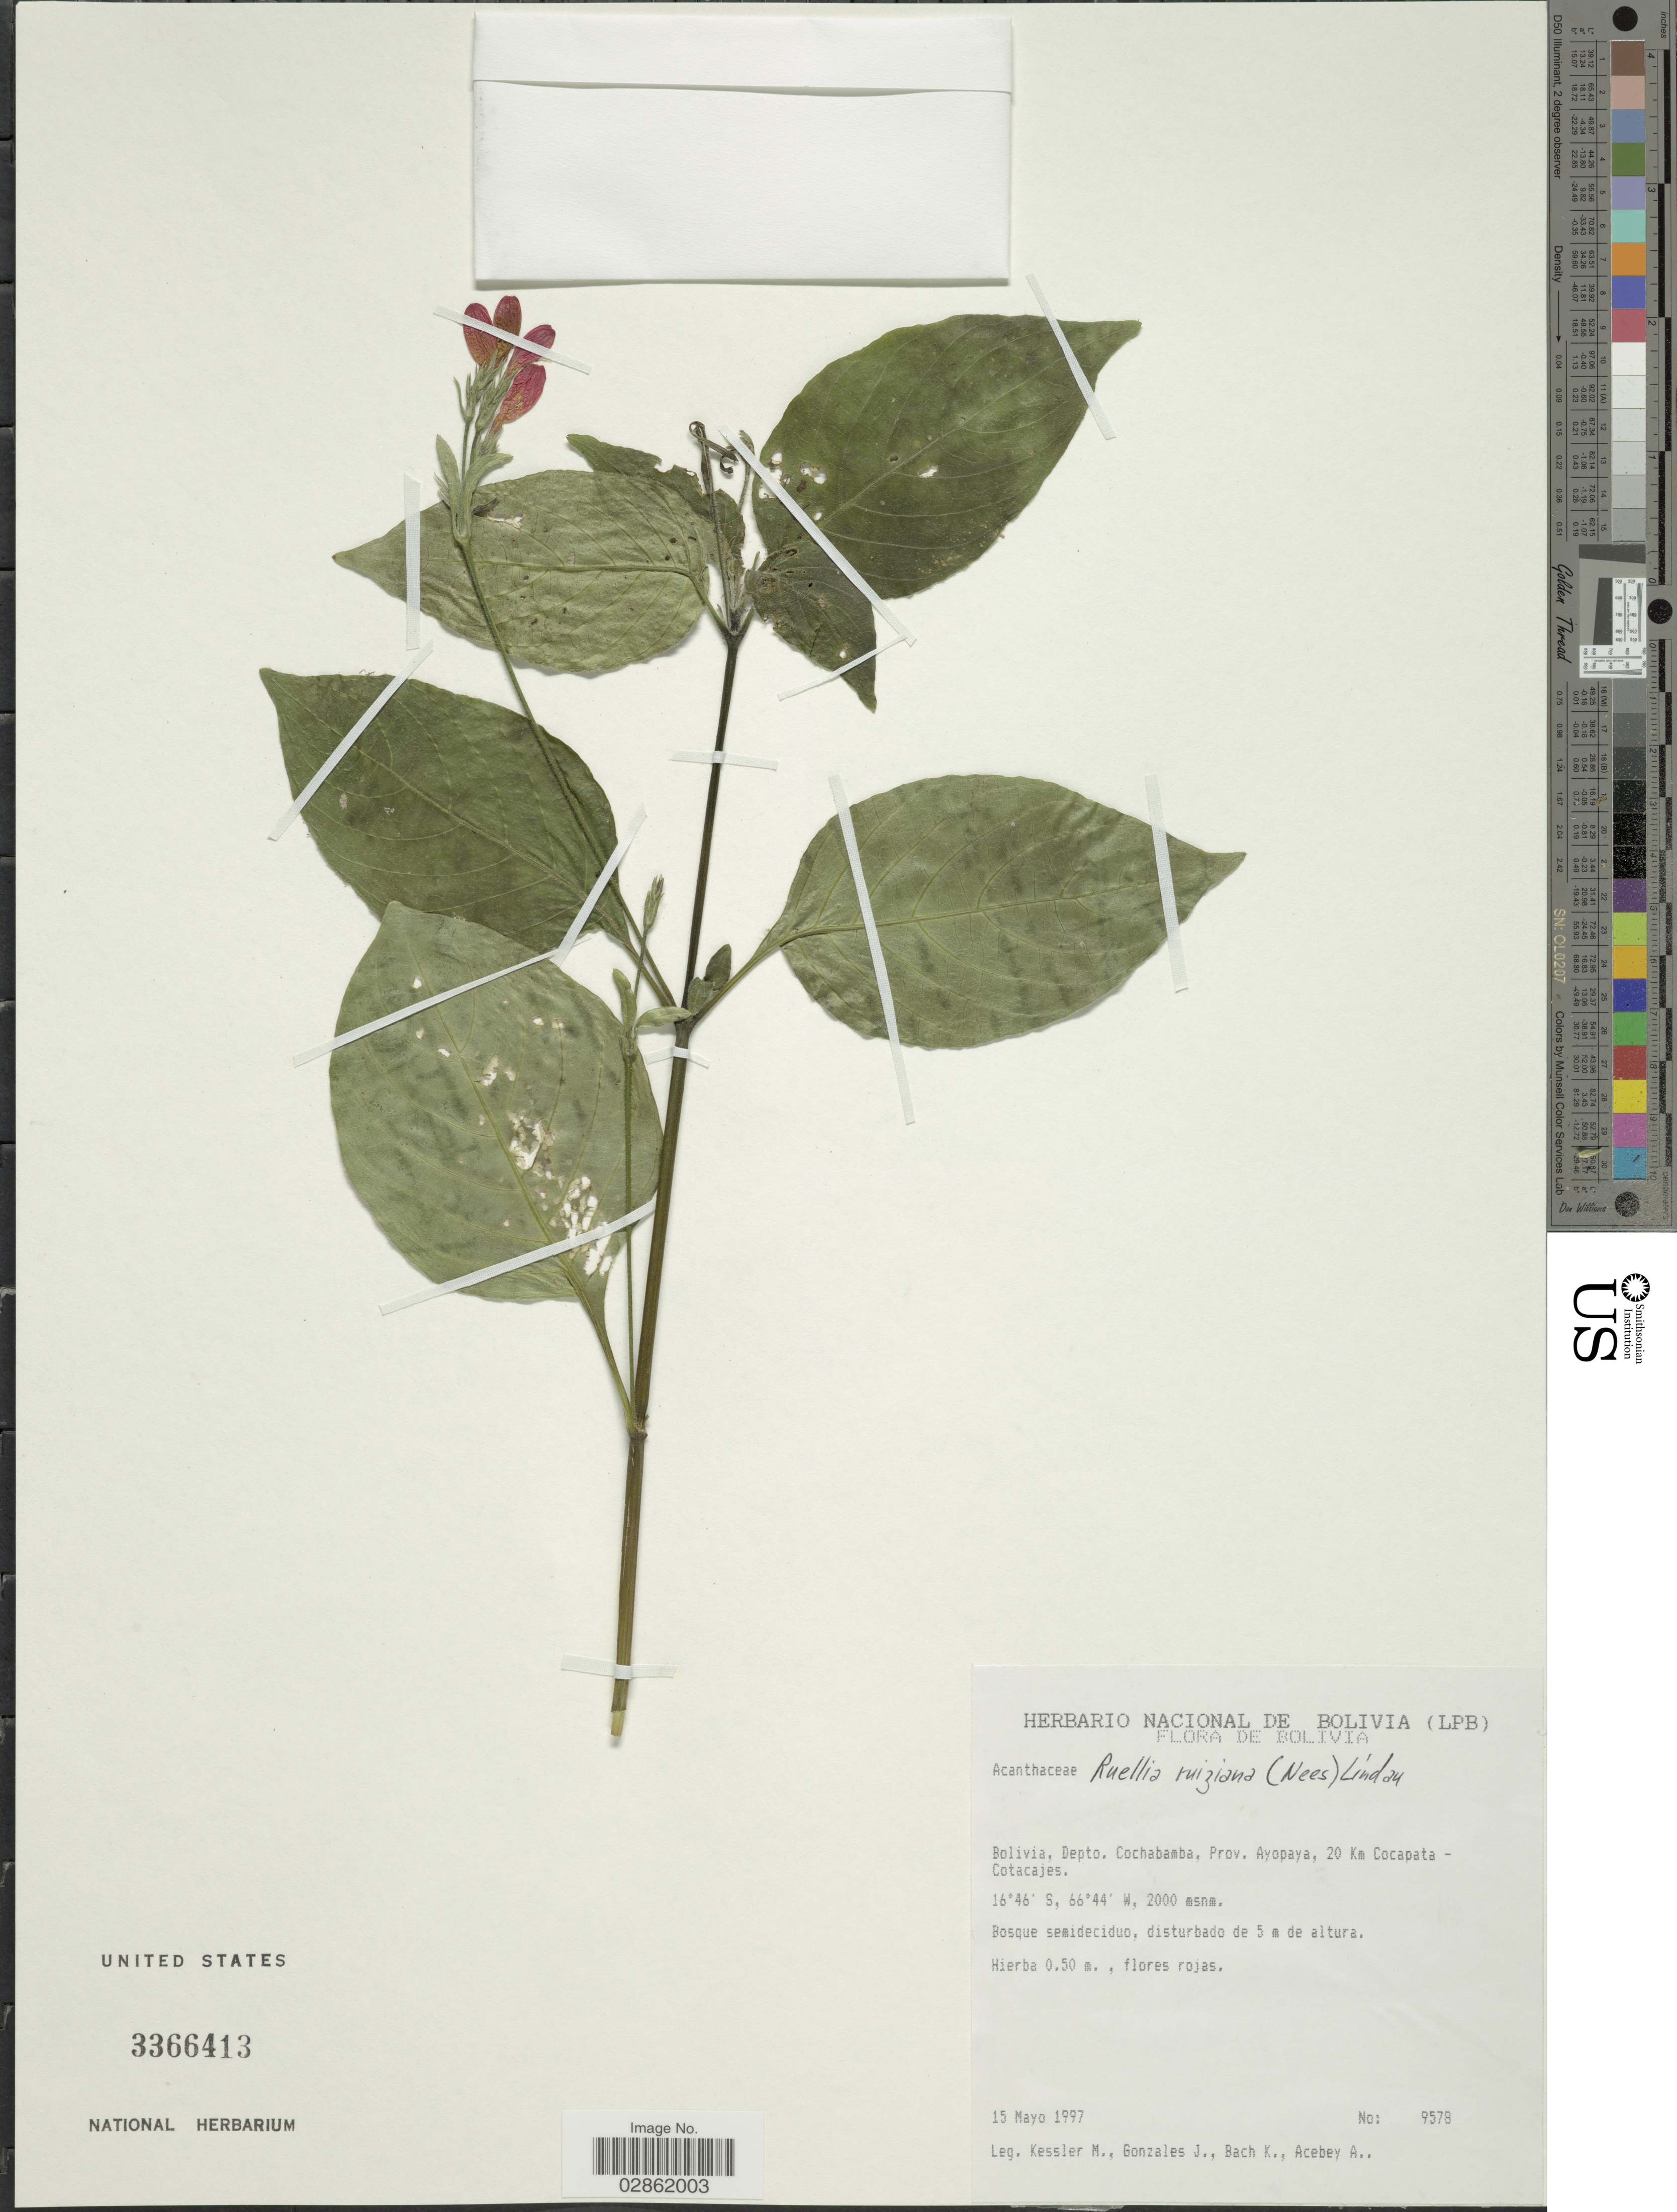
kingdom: Plantae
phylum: Tracheophyta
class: Magnoliopsida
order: Lamiales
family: Acanthaceae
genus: Ruellia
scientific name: Ruellia ruiziana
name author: (Nees) Lindau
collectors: M. Kessler, J. Gonzales, K. Bach & A. Acebey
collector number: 9578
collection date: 1997-05-15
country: Bolivia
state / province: Cochabamba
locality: Depto. Cochabamba, Prov. Ayopaya, 20 Km Cocapata-Cotacajes.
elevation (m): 2000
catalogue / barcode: US 3366413